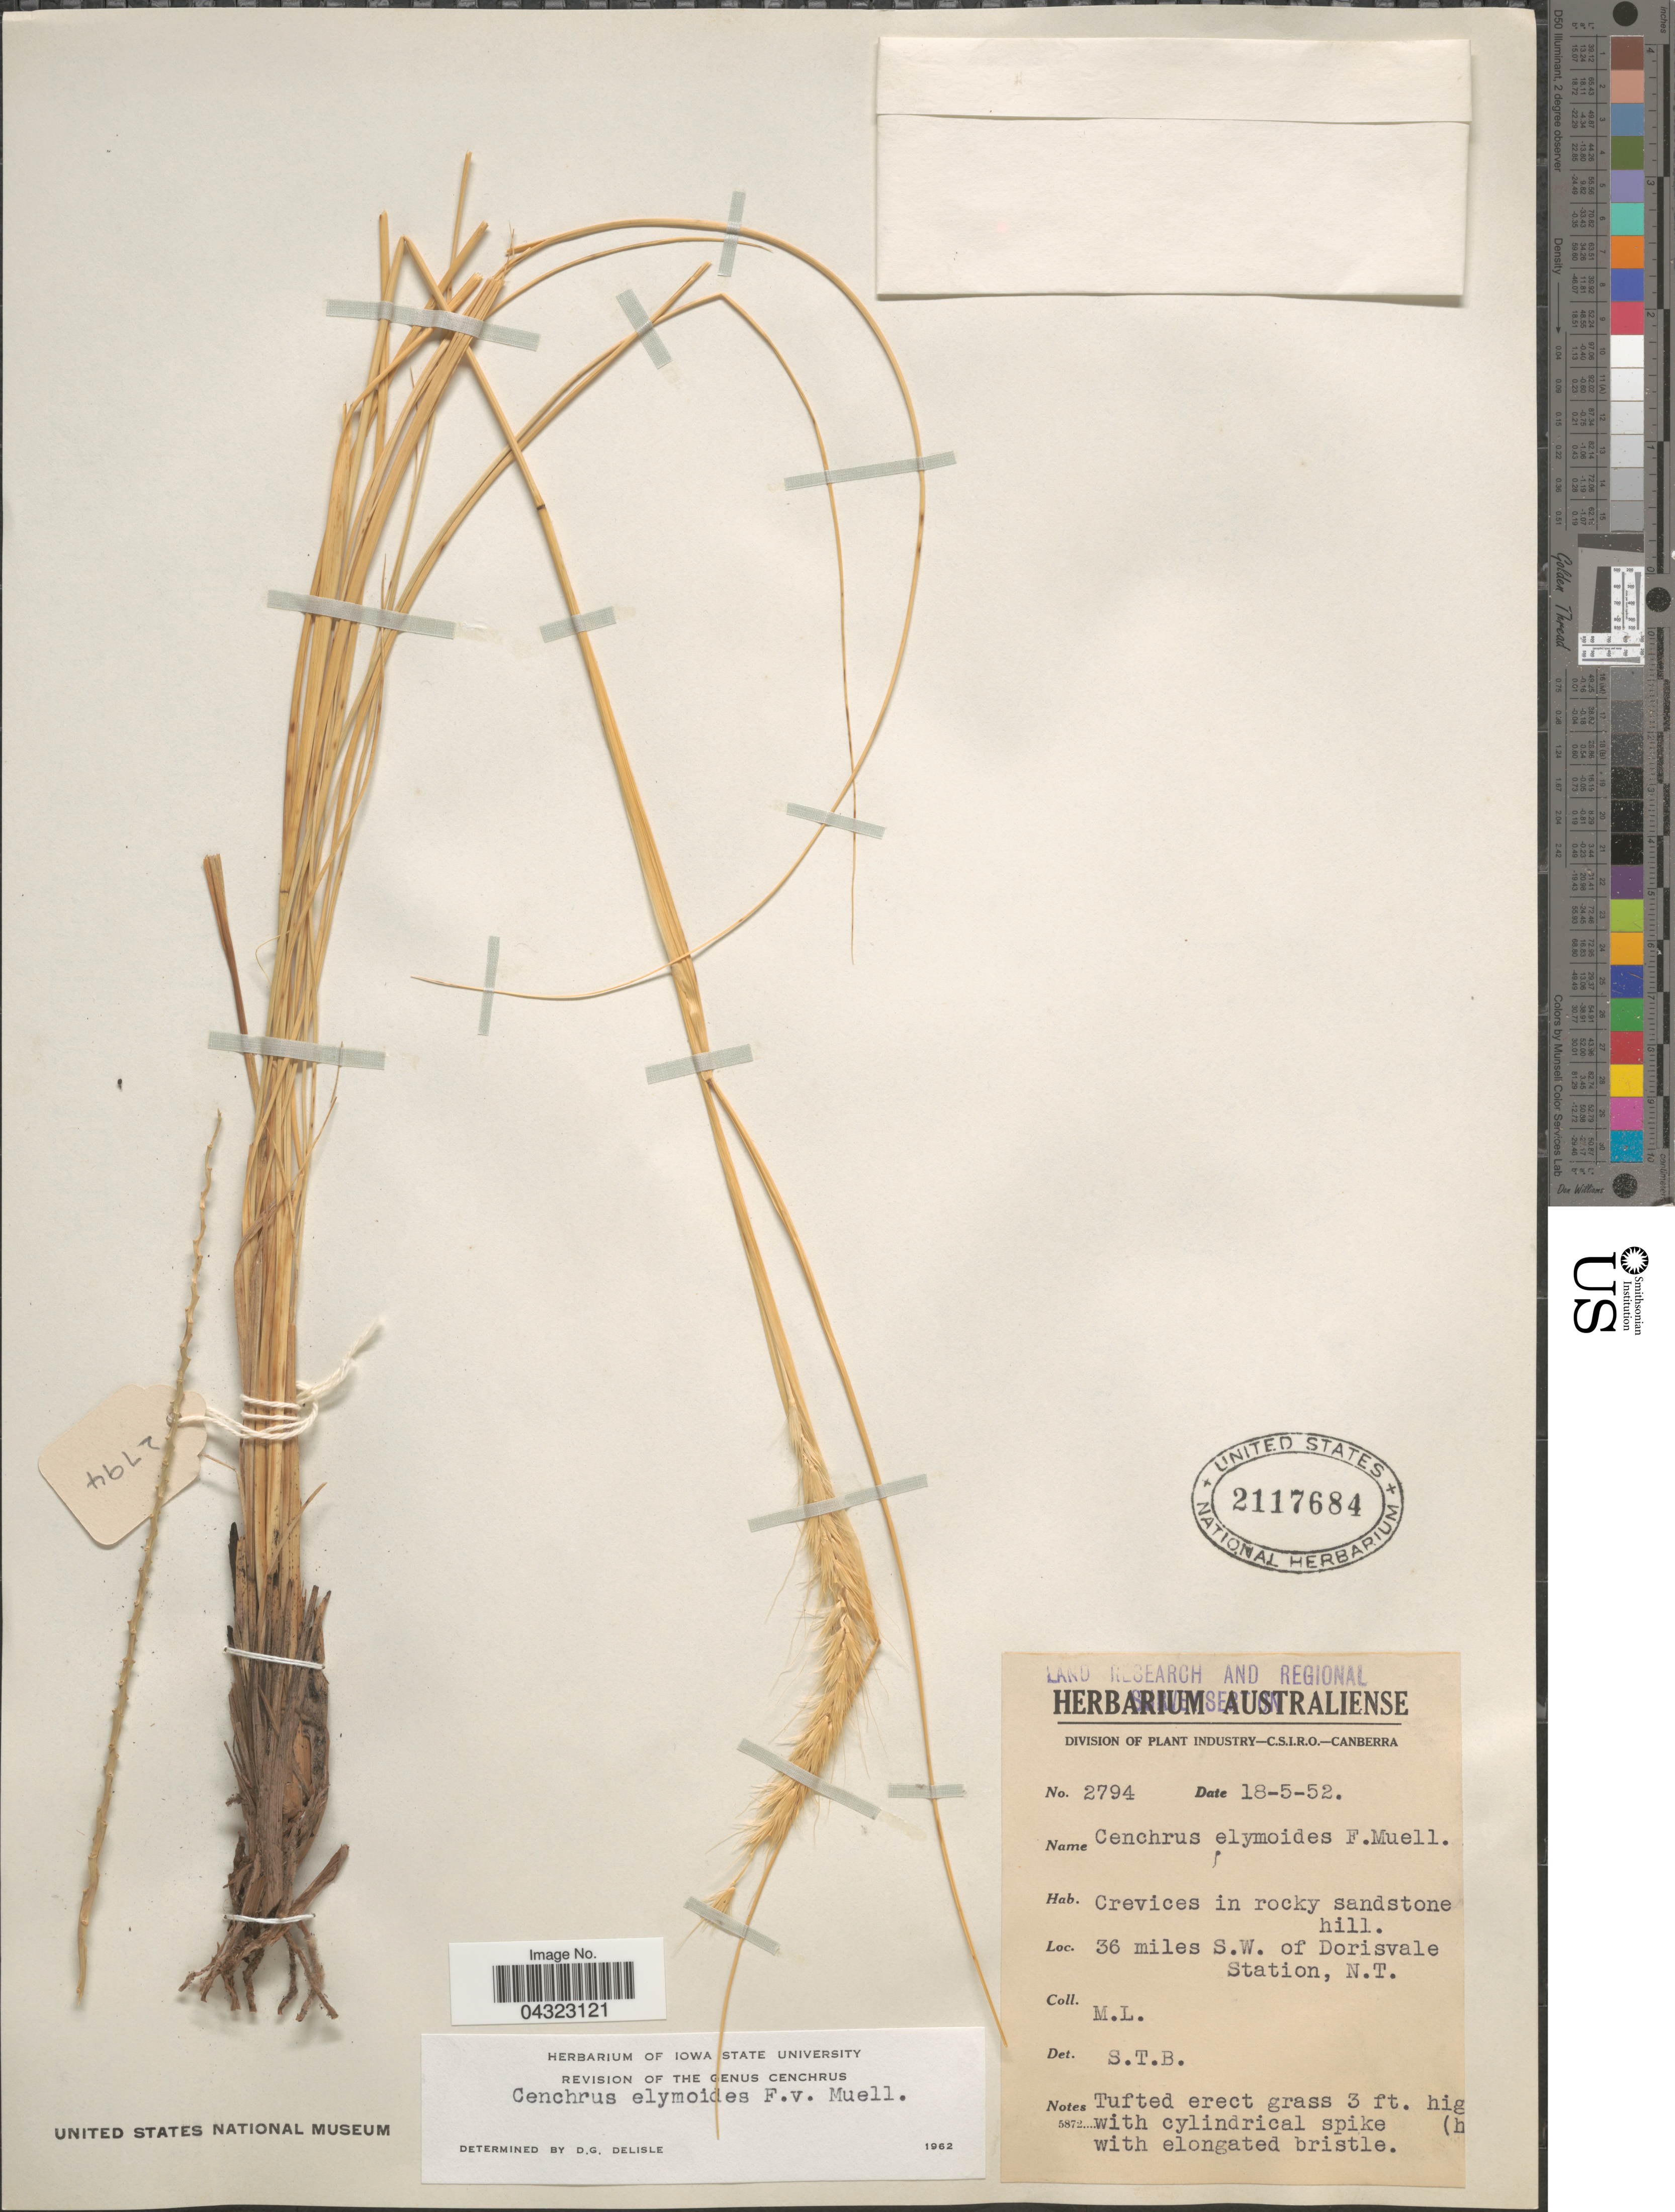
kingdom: Plantae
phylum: Tracheophyta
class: Liliopsida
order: Poales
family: Poaceae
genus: Cenchrus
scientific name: Cenchrus elymoides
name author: F. Muell.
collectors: M. L.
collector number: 2794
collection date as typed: Transcribed d/m/y: 18/5/52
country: Australia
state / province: Northern Territory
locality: Land Research and Regional Survey Section. 36 miles S. W. of Dorisvale Station.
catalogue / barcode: US 2117684